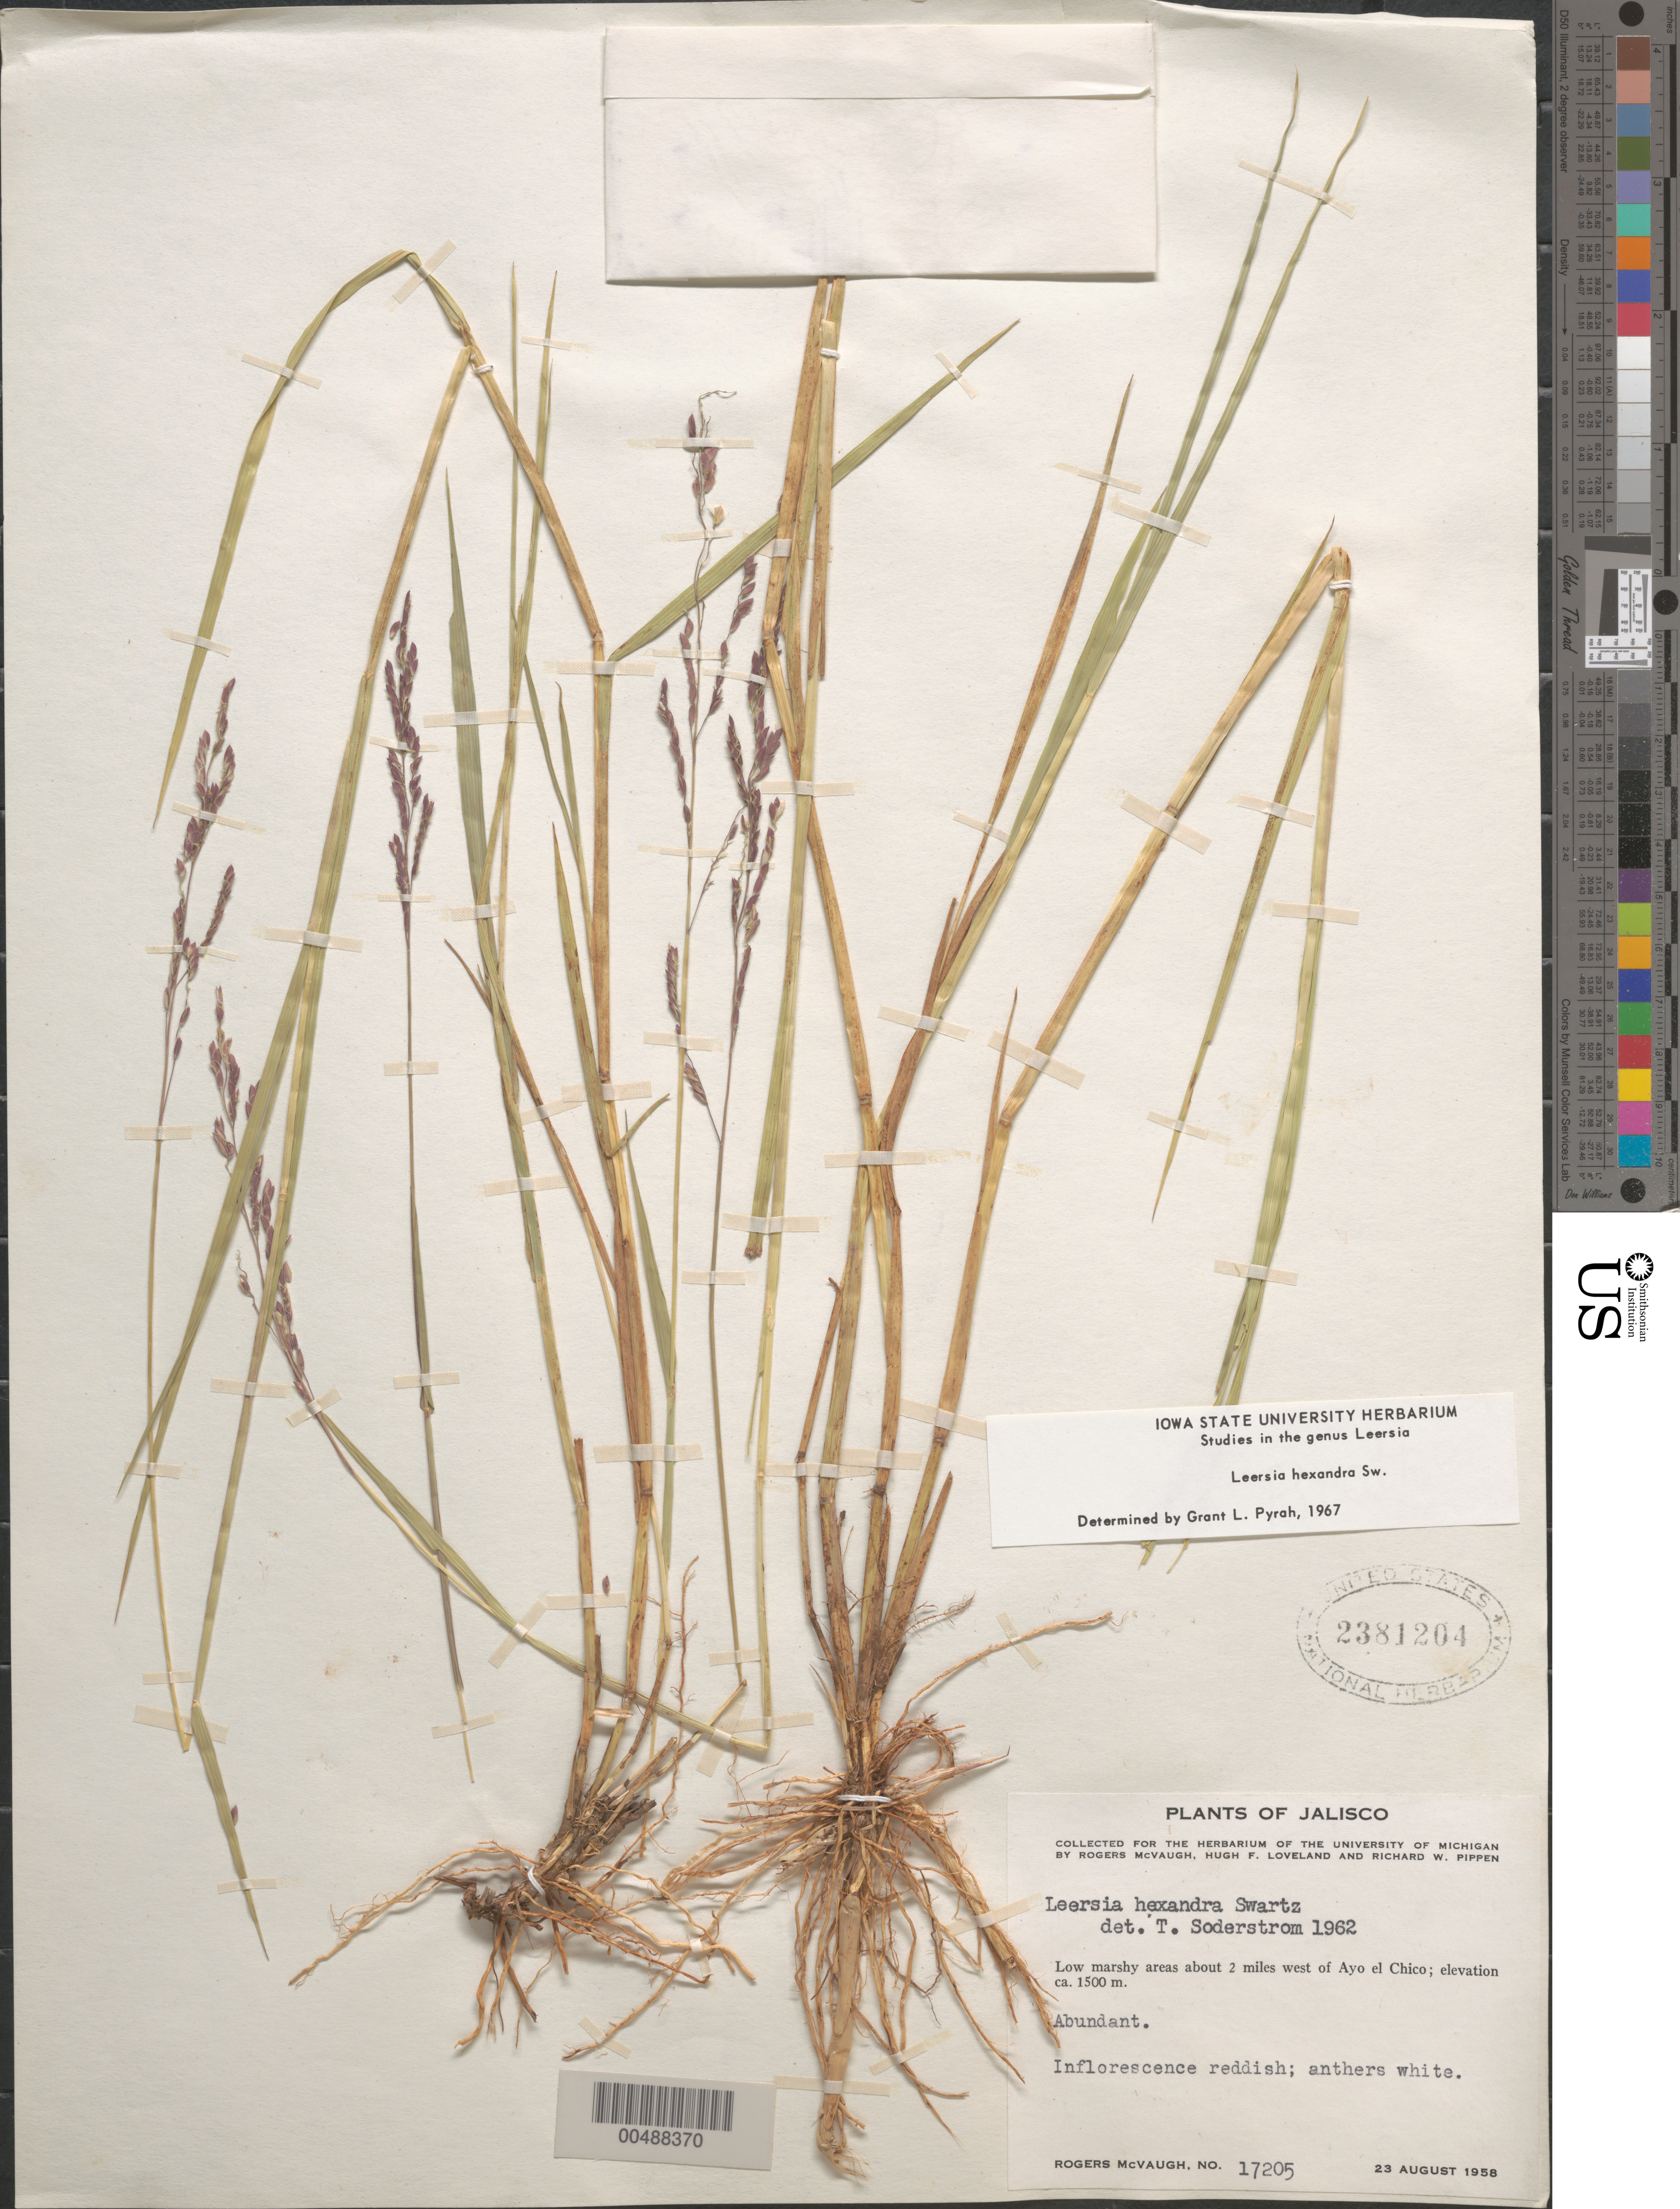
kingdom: Plantae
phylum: Tracheophyta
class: Liliopsida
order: Poales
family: Poaceae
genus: Leersia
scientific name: Leersia hexandra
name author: Sw.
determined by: Pyrah, G. L.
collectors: R. McVaugh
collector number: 17205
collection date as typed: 23 Aug 1958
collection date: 1958-08-23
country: Mexico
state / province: Jalisco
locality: About 2 mi W of Ayo el Chico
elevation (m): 1500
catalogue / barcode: US 2381204